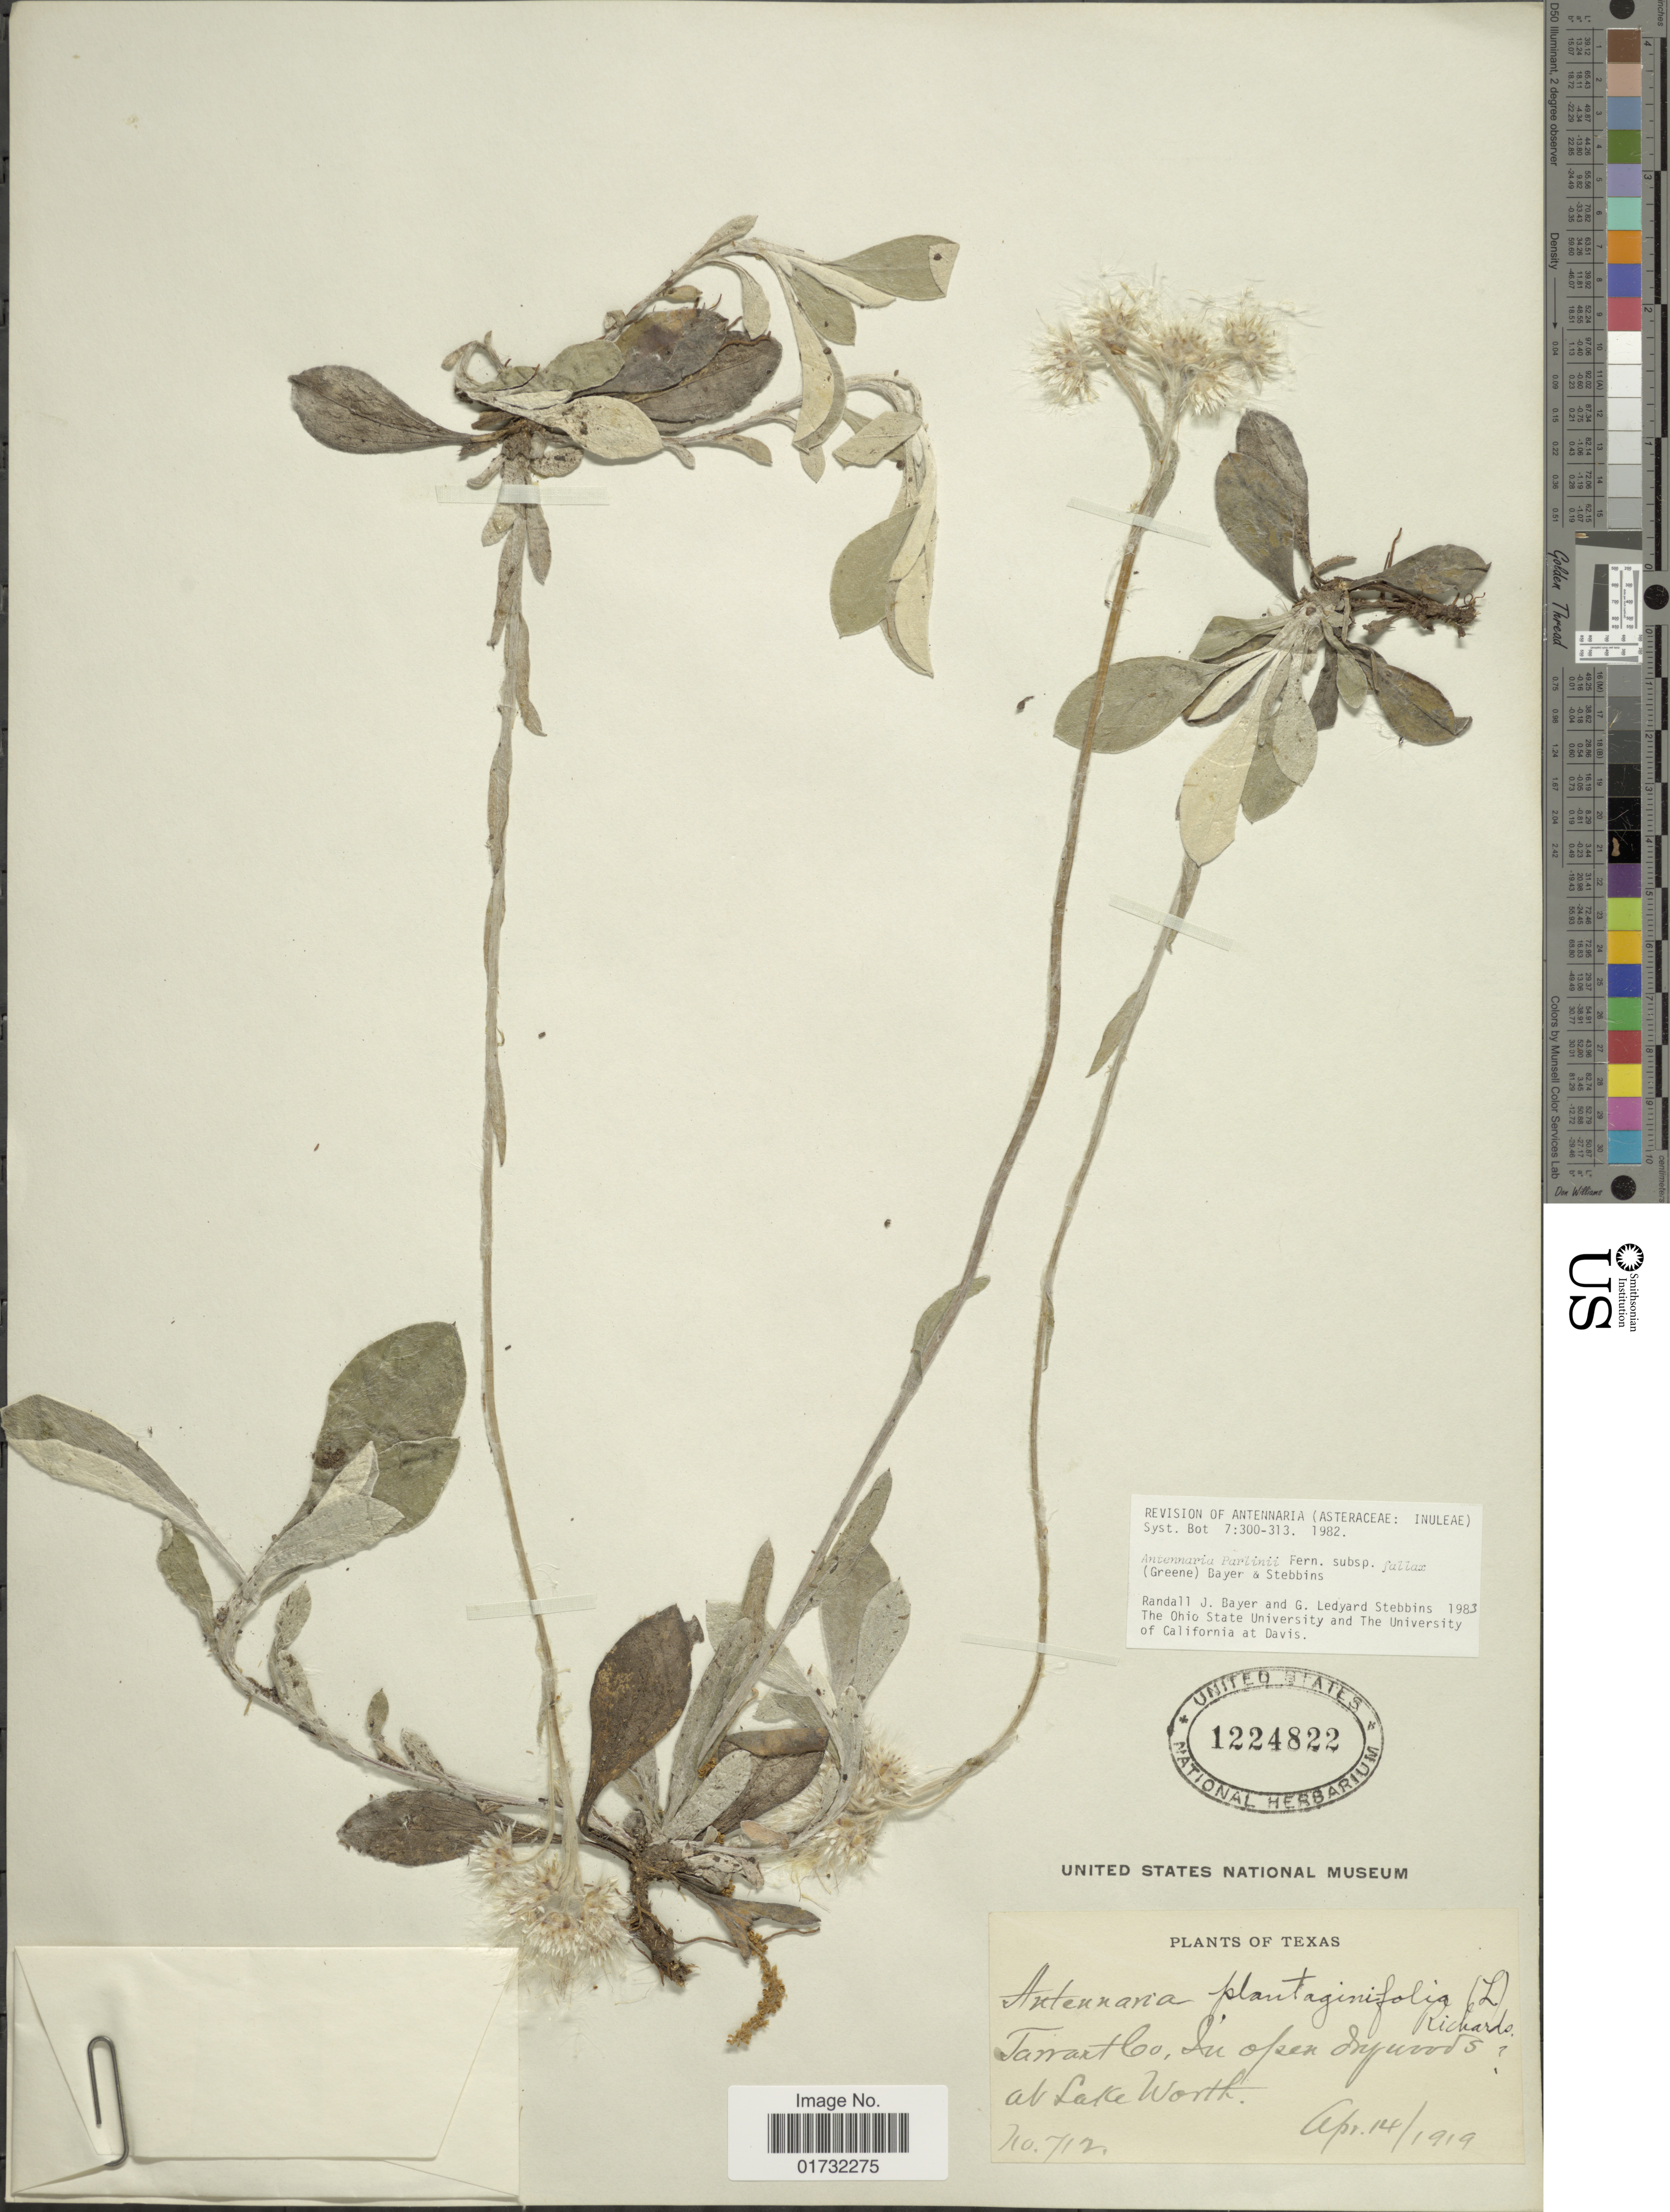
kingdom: Plantae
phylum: Tracheophyta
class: Magnoliopsida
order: Asterales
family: Asteraceae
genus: Antennaria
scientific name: Antennaria parlinii subsp. fallax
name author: (Greene) R.J. Bayer & Stebbins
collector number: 712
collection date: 1919-04-14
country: United States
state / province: Texas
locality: Tarrant Co., at Lake Worth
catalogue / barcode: US 1224822